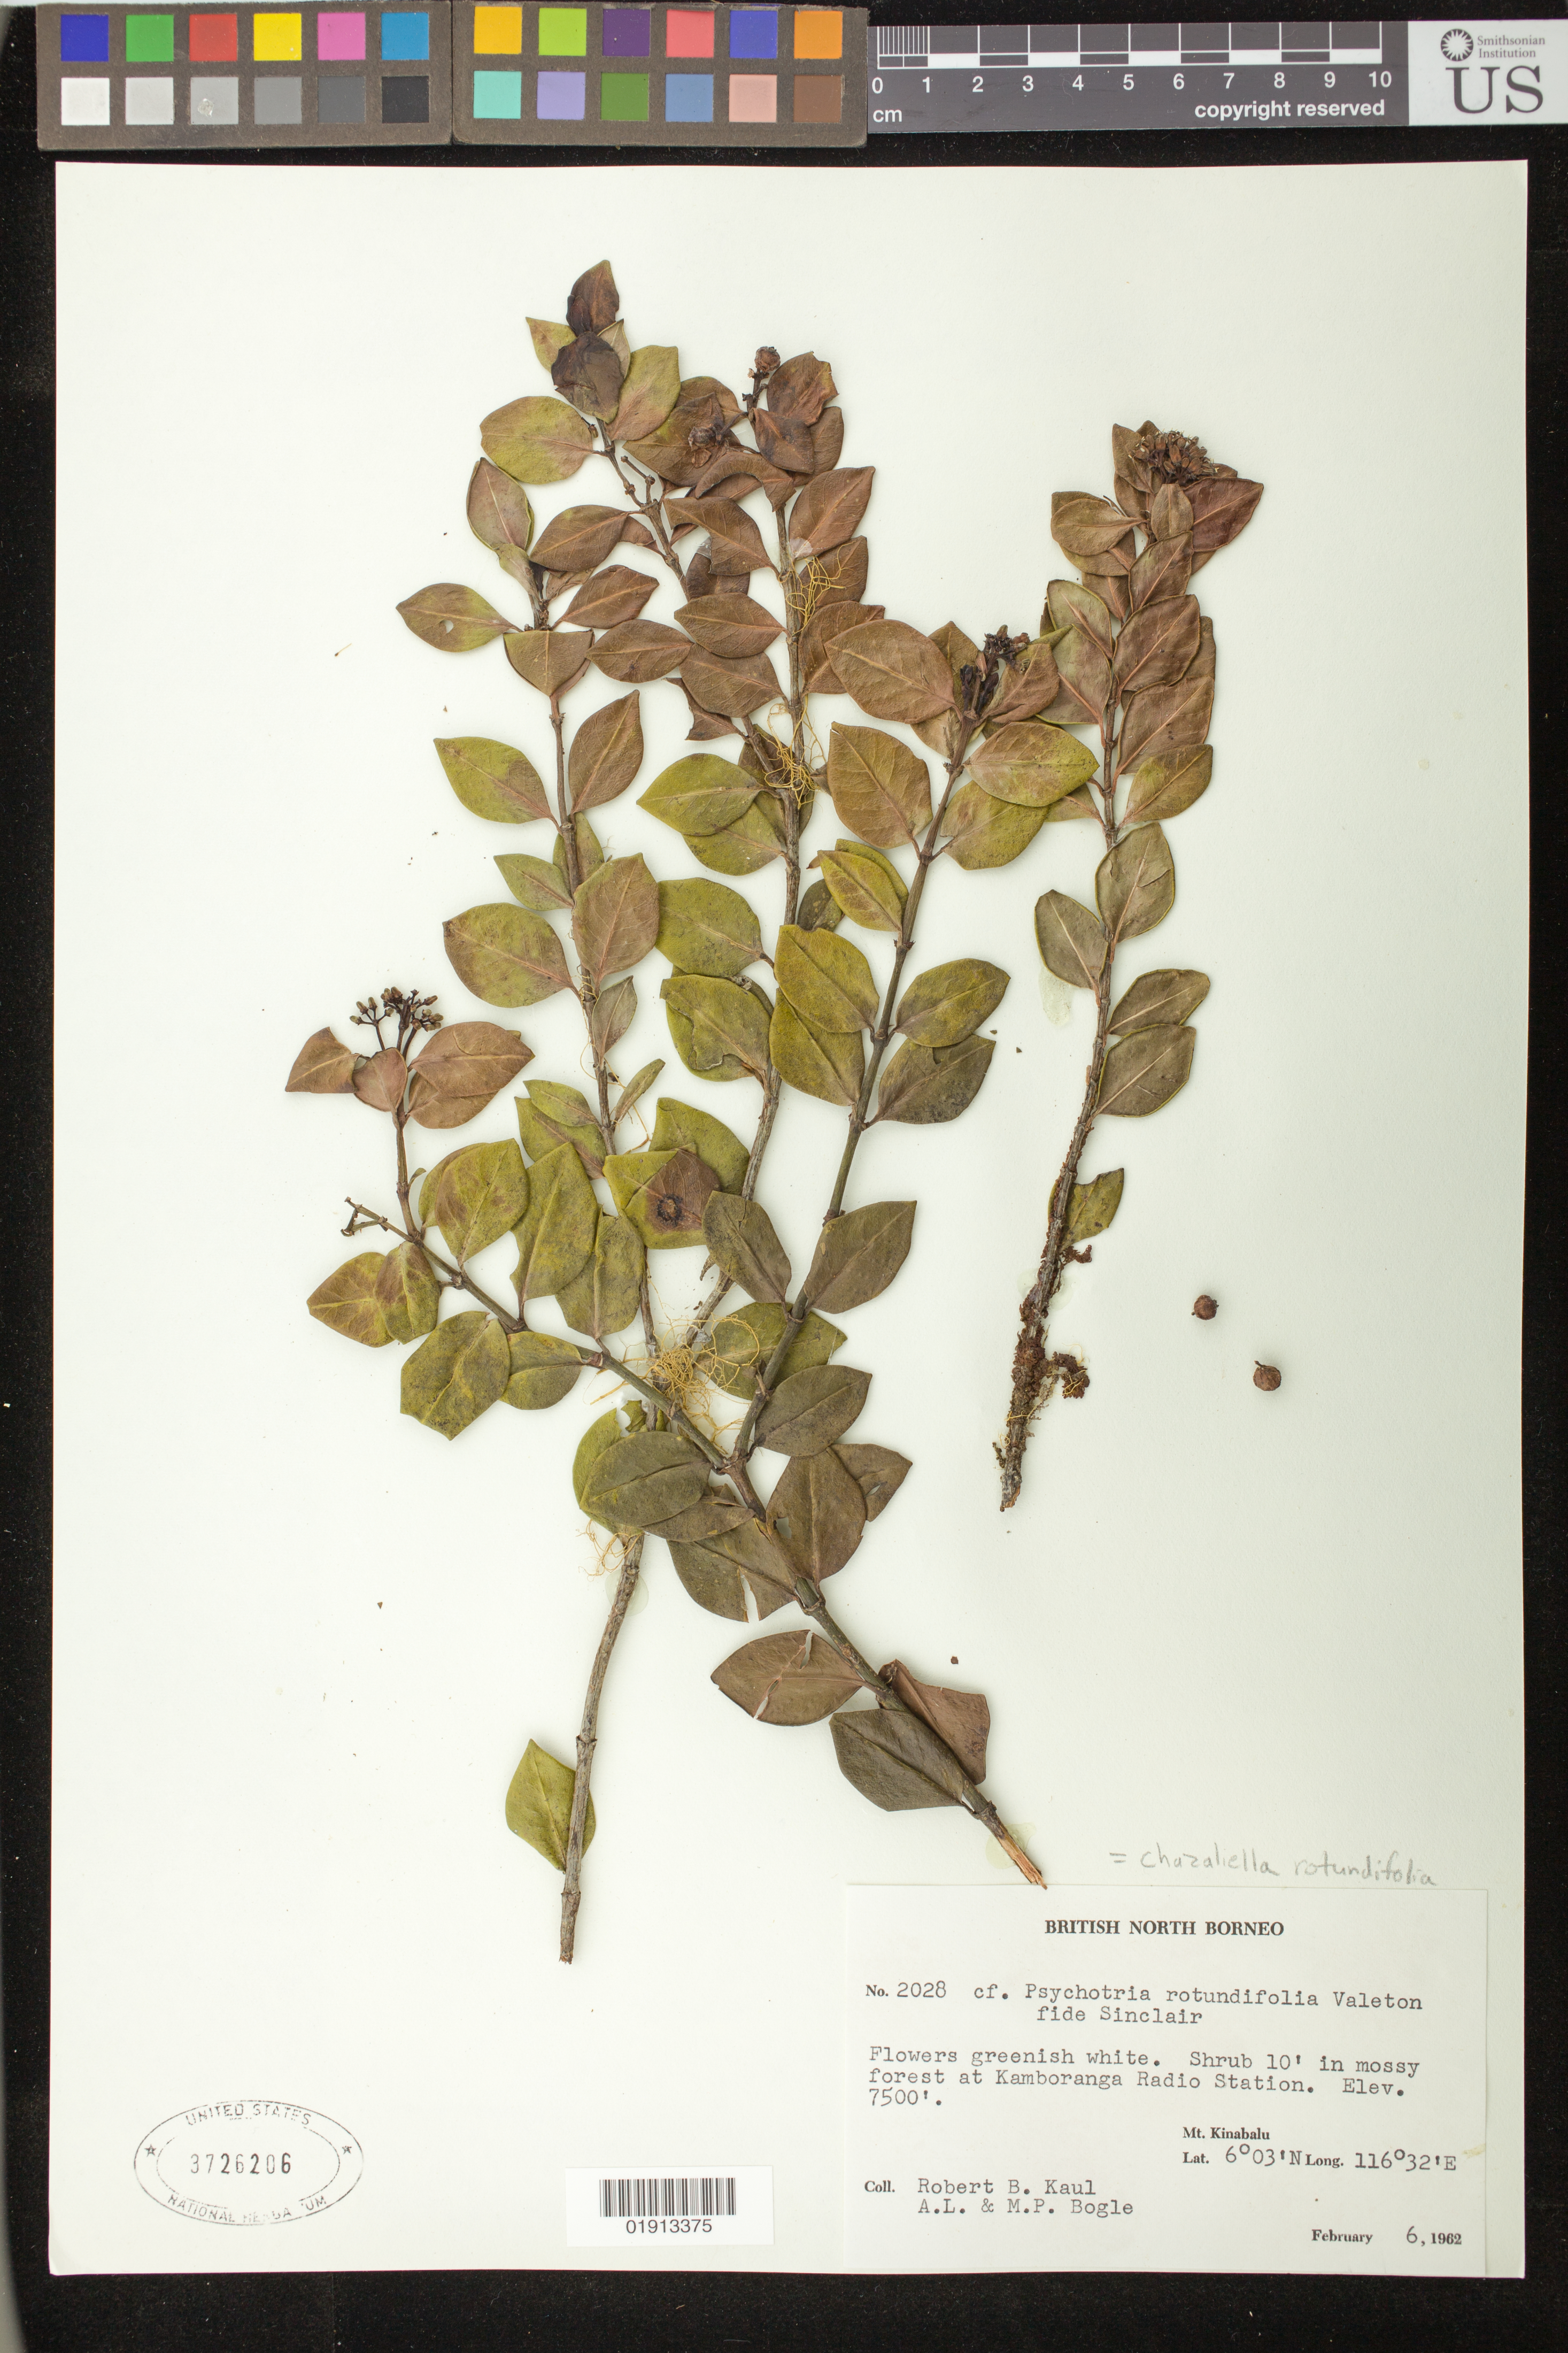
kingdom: Plantae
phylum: Tracheophyta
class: Magnoliopsida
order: Gentianales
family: Rubiaceae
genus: Chazaliella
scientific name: Chazaliella rotundifolia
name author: (R.D. Good) E.M.A. Petit & Verdc.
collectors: R. Kaul, Bogle, A.L. & M. Bogle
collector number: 2028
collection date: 1962-02-06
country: Malaysia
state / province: Sabah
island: Borneo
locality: British North Borneo. At Kamboranga Radio Station. Mt. Kinabalu.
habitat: In mossy forest.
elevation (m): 2286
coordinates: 6 03 N, 116 32 E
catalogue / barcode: US 3726206